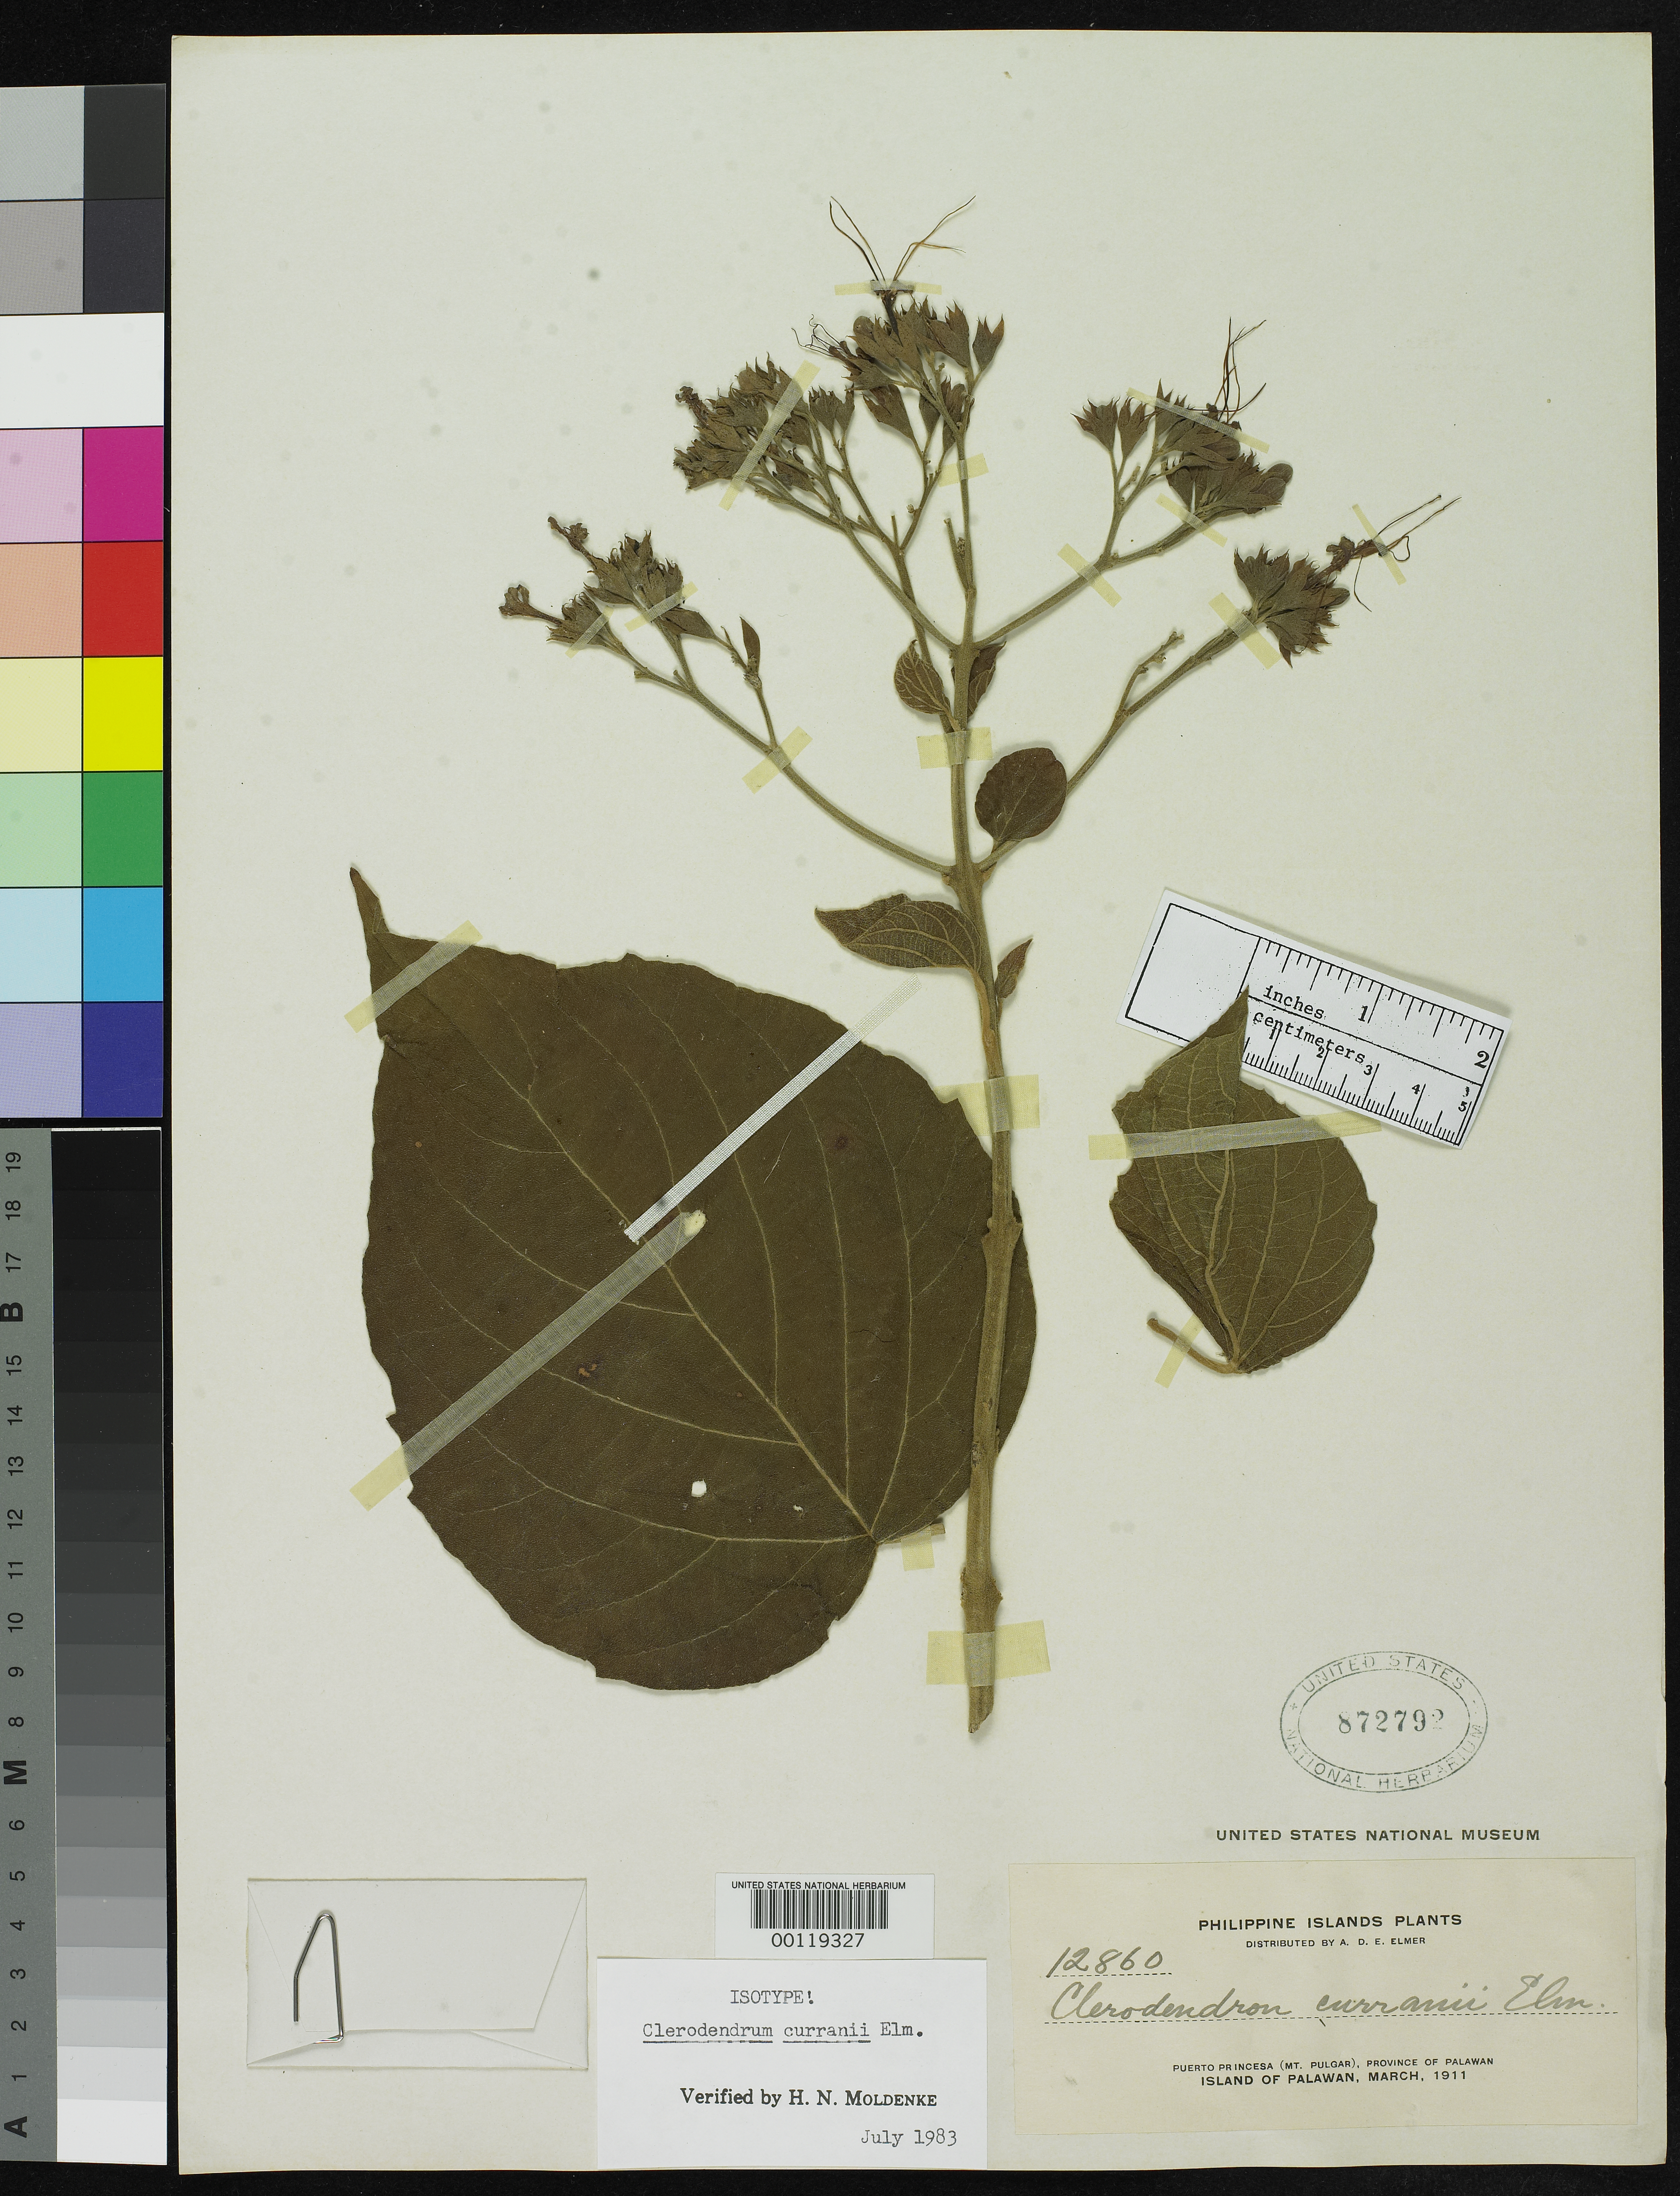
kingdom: Plantae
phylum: Tracheophyta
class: Magnoliopsida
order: Lamiales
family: Lamiaceae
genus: Clerodendrum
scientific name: Clerodendrum curranii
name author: Elmer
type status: Isotype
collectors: A. D. E. Elmer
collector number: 12860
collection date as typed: Mar 1911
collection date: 1911-03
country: Philippines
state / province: Mimaropa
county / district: Palawan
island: Palawan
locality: Puerto Princesca, Mt. Pulgar.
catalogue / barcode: US 872792